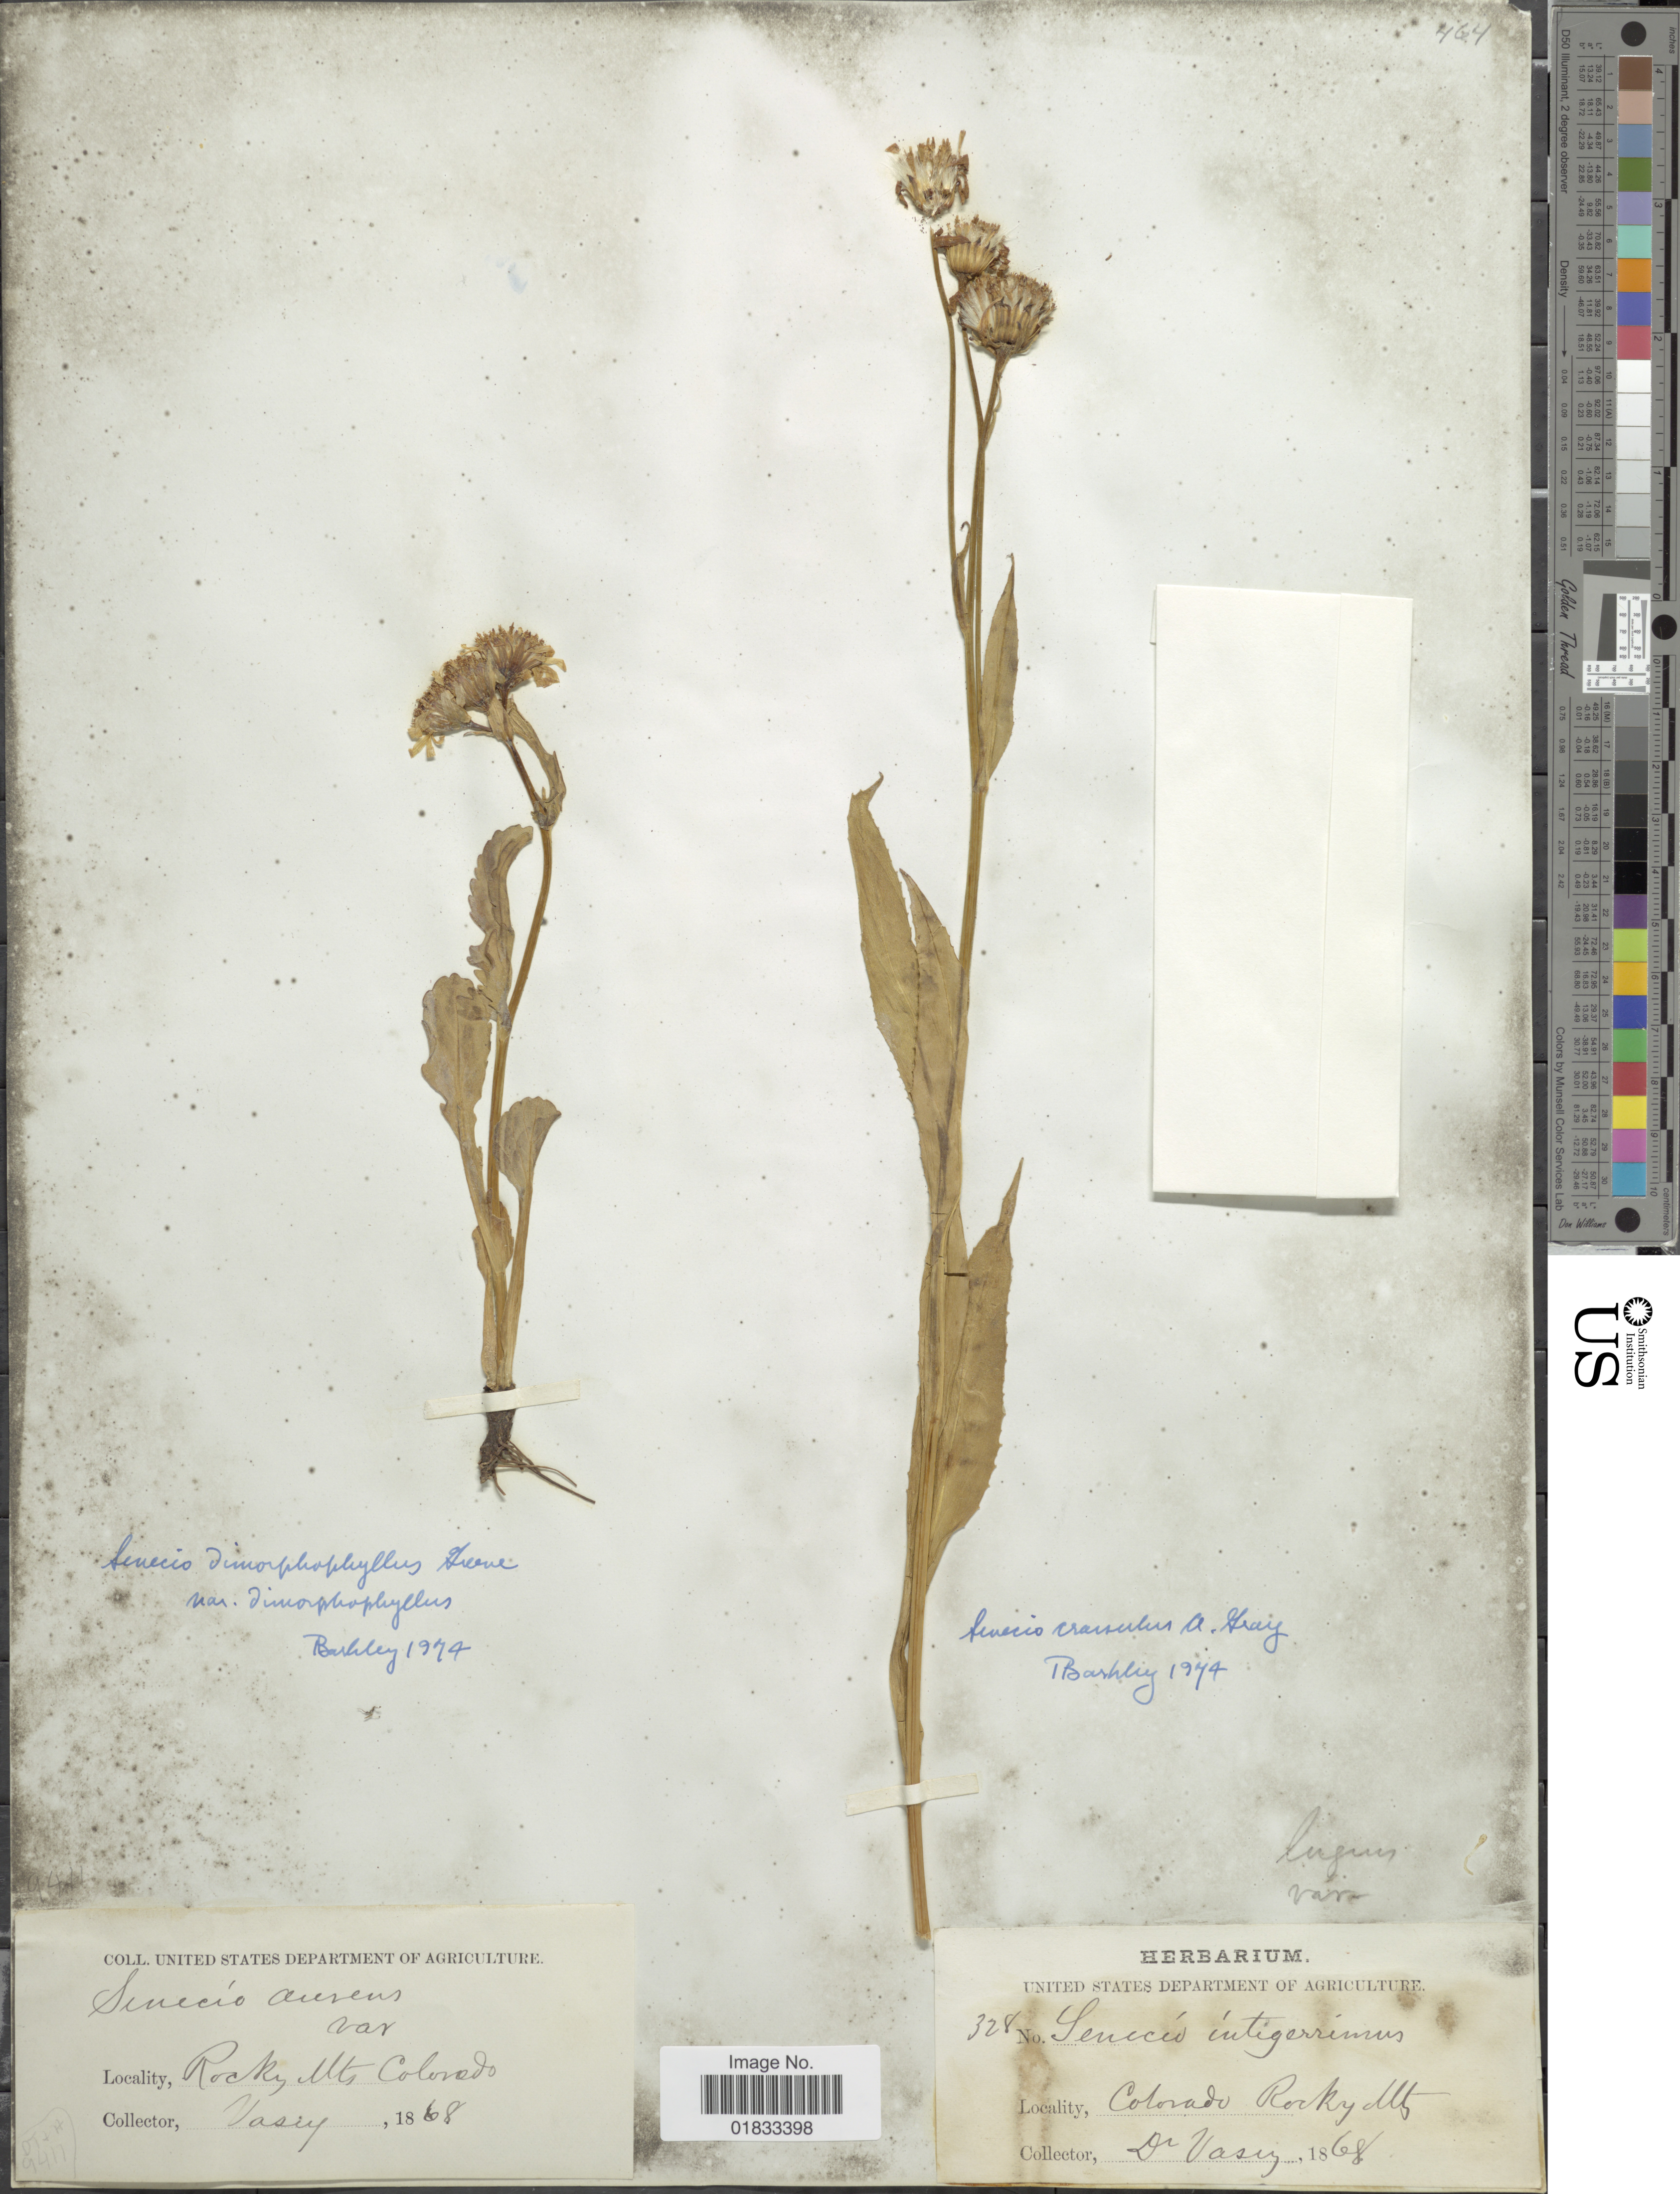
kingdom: Plantae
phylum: Tracheophyta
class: Magnoliopsida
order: Asterales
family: Asteraceae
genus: Senecio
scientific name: Senecio crassulus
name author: A. Gray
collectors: Vasey, --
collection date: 1868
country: United States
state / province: Colorado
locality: Rocky Mts.